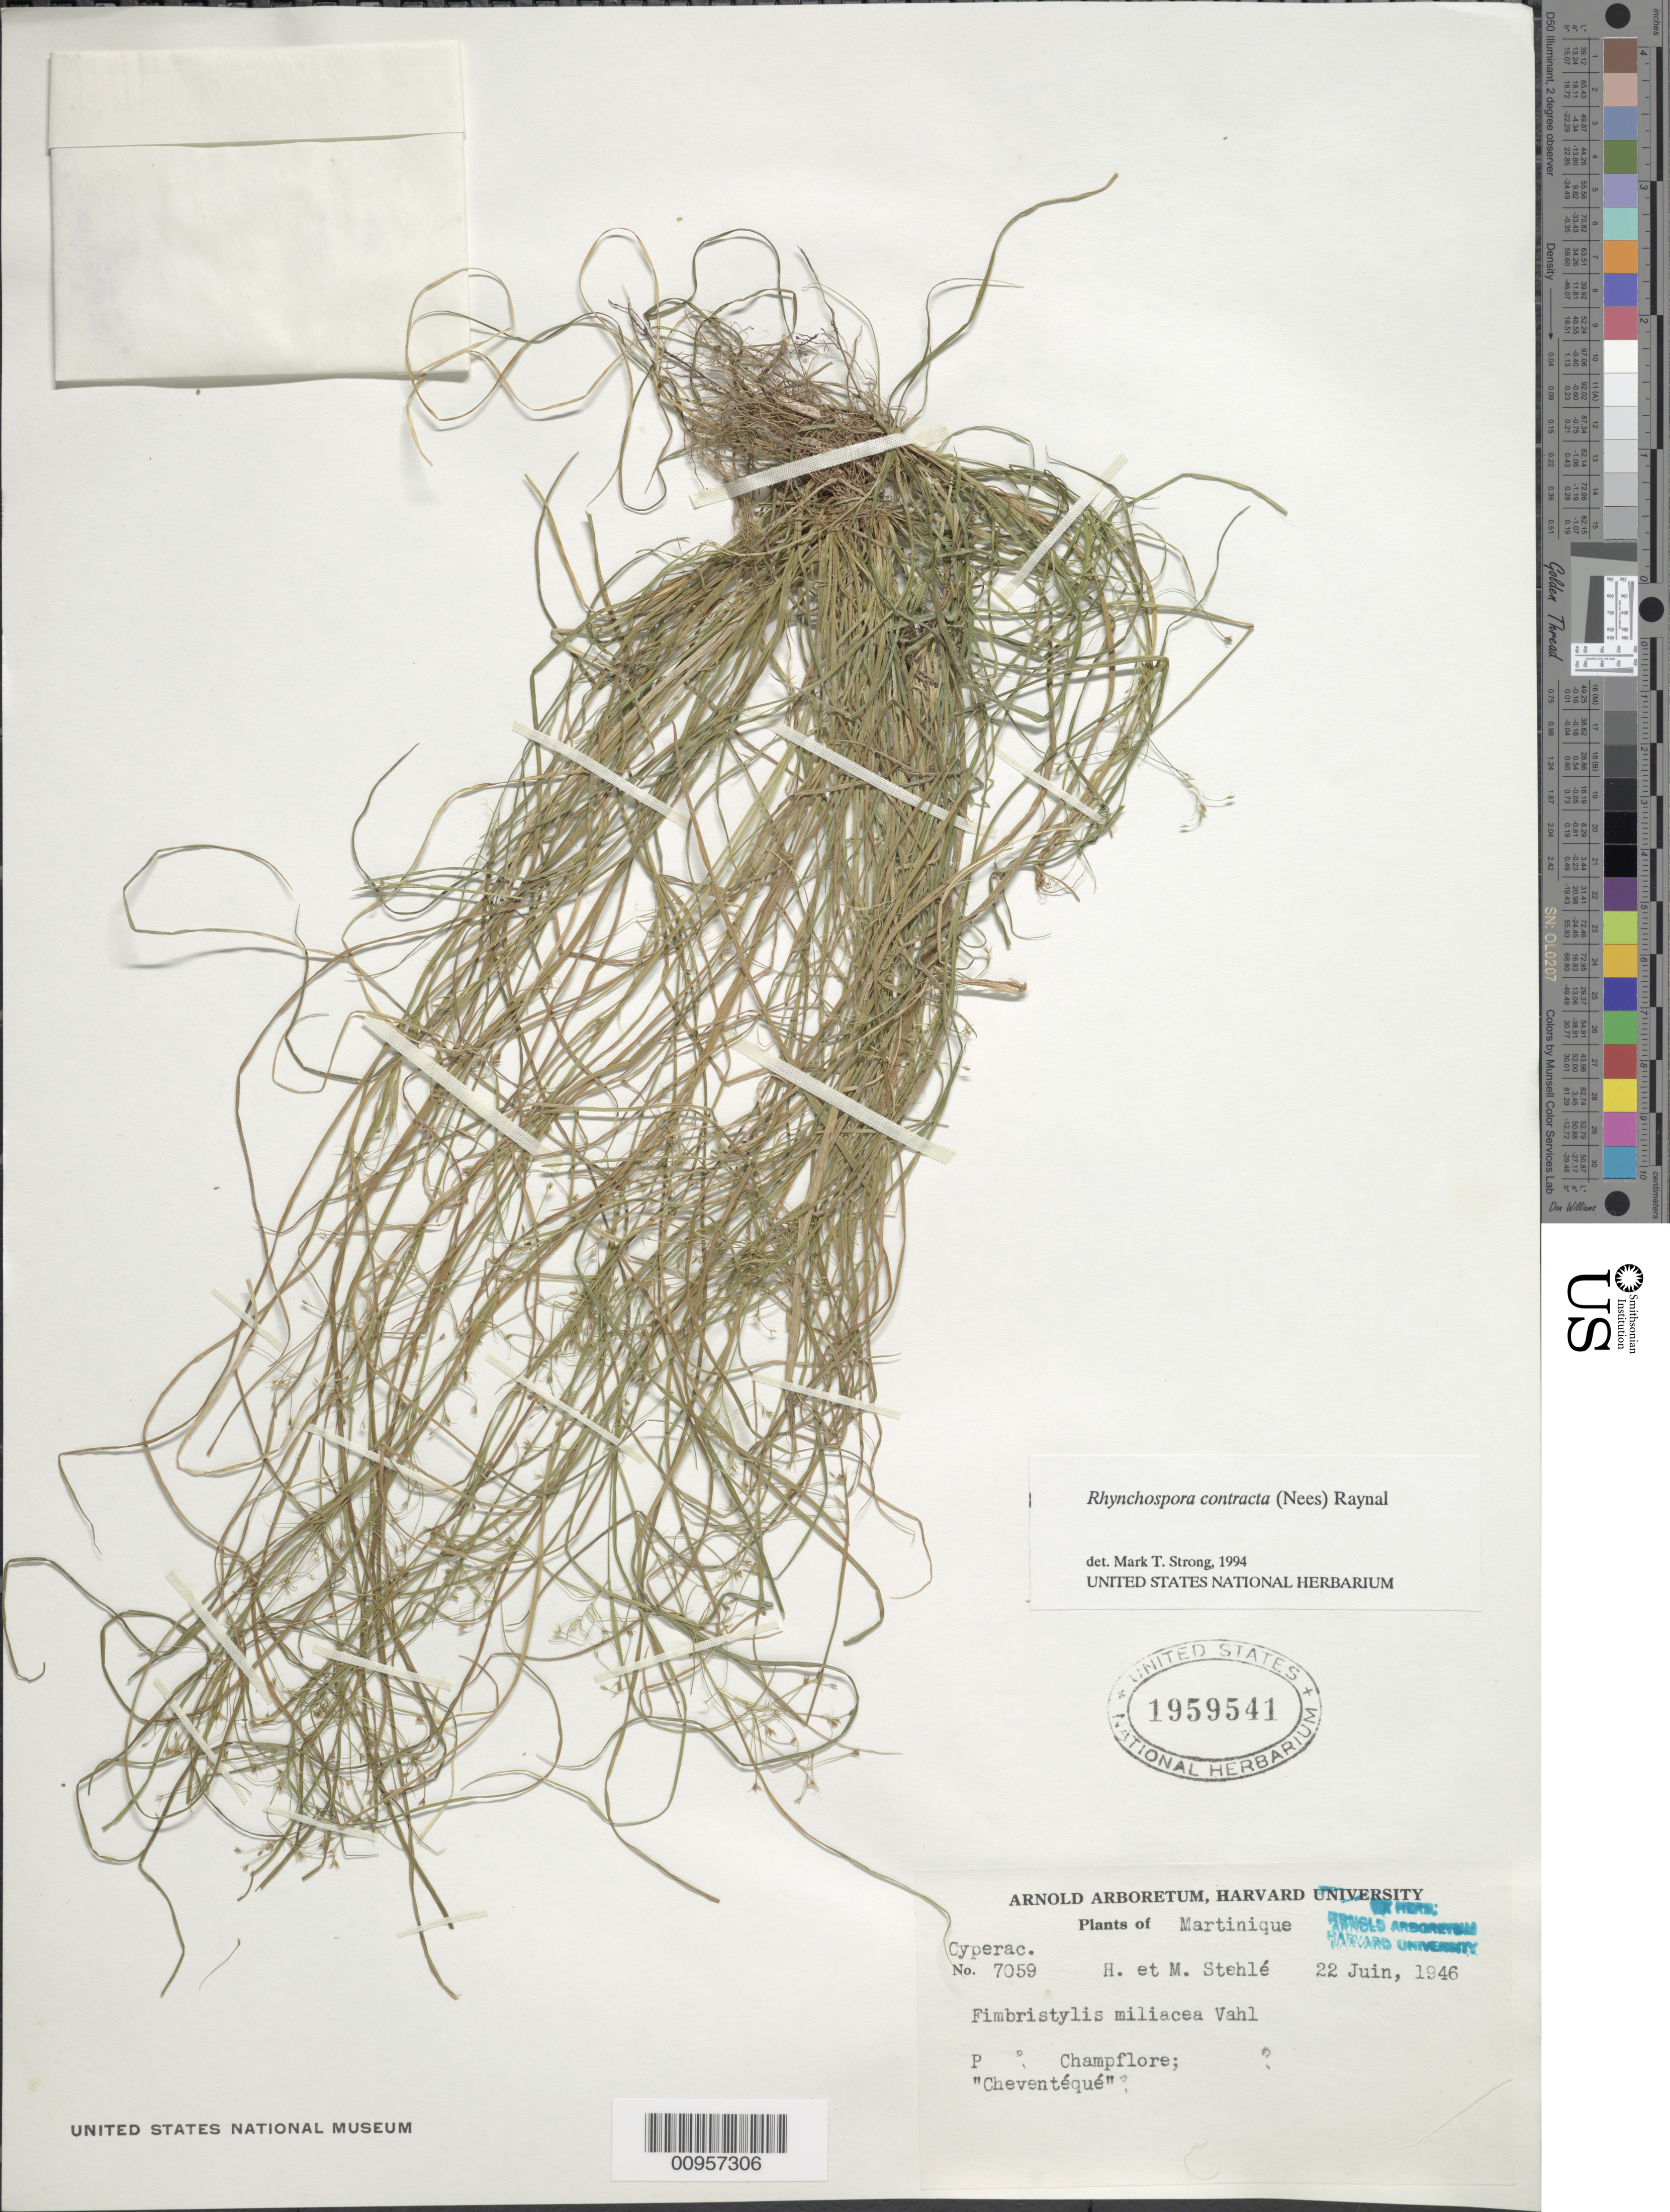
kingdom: Plantae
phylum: Tracheophyta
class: Liliopsida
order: Poales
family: Cyperaceae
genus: Rhynchospora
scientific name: Rhynchospora contracta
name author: (Nees) J. Raynal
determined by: Strong, M. T., (US), Smithsonian Institution - National Museum of Natural History (UNITED STATES)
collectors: H. Stehlé & M. Stehlé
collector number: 7059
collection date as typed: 22 Jun 1946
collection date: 1946-06-22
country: Martinique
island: Martinique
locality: Champflore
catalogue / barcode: US 1959541